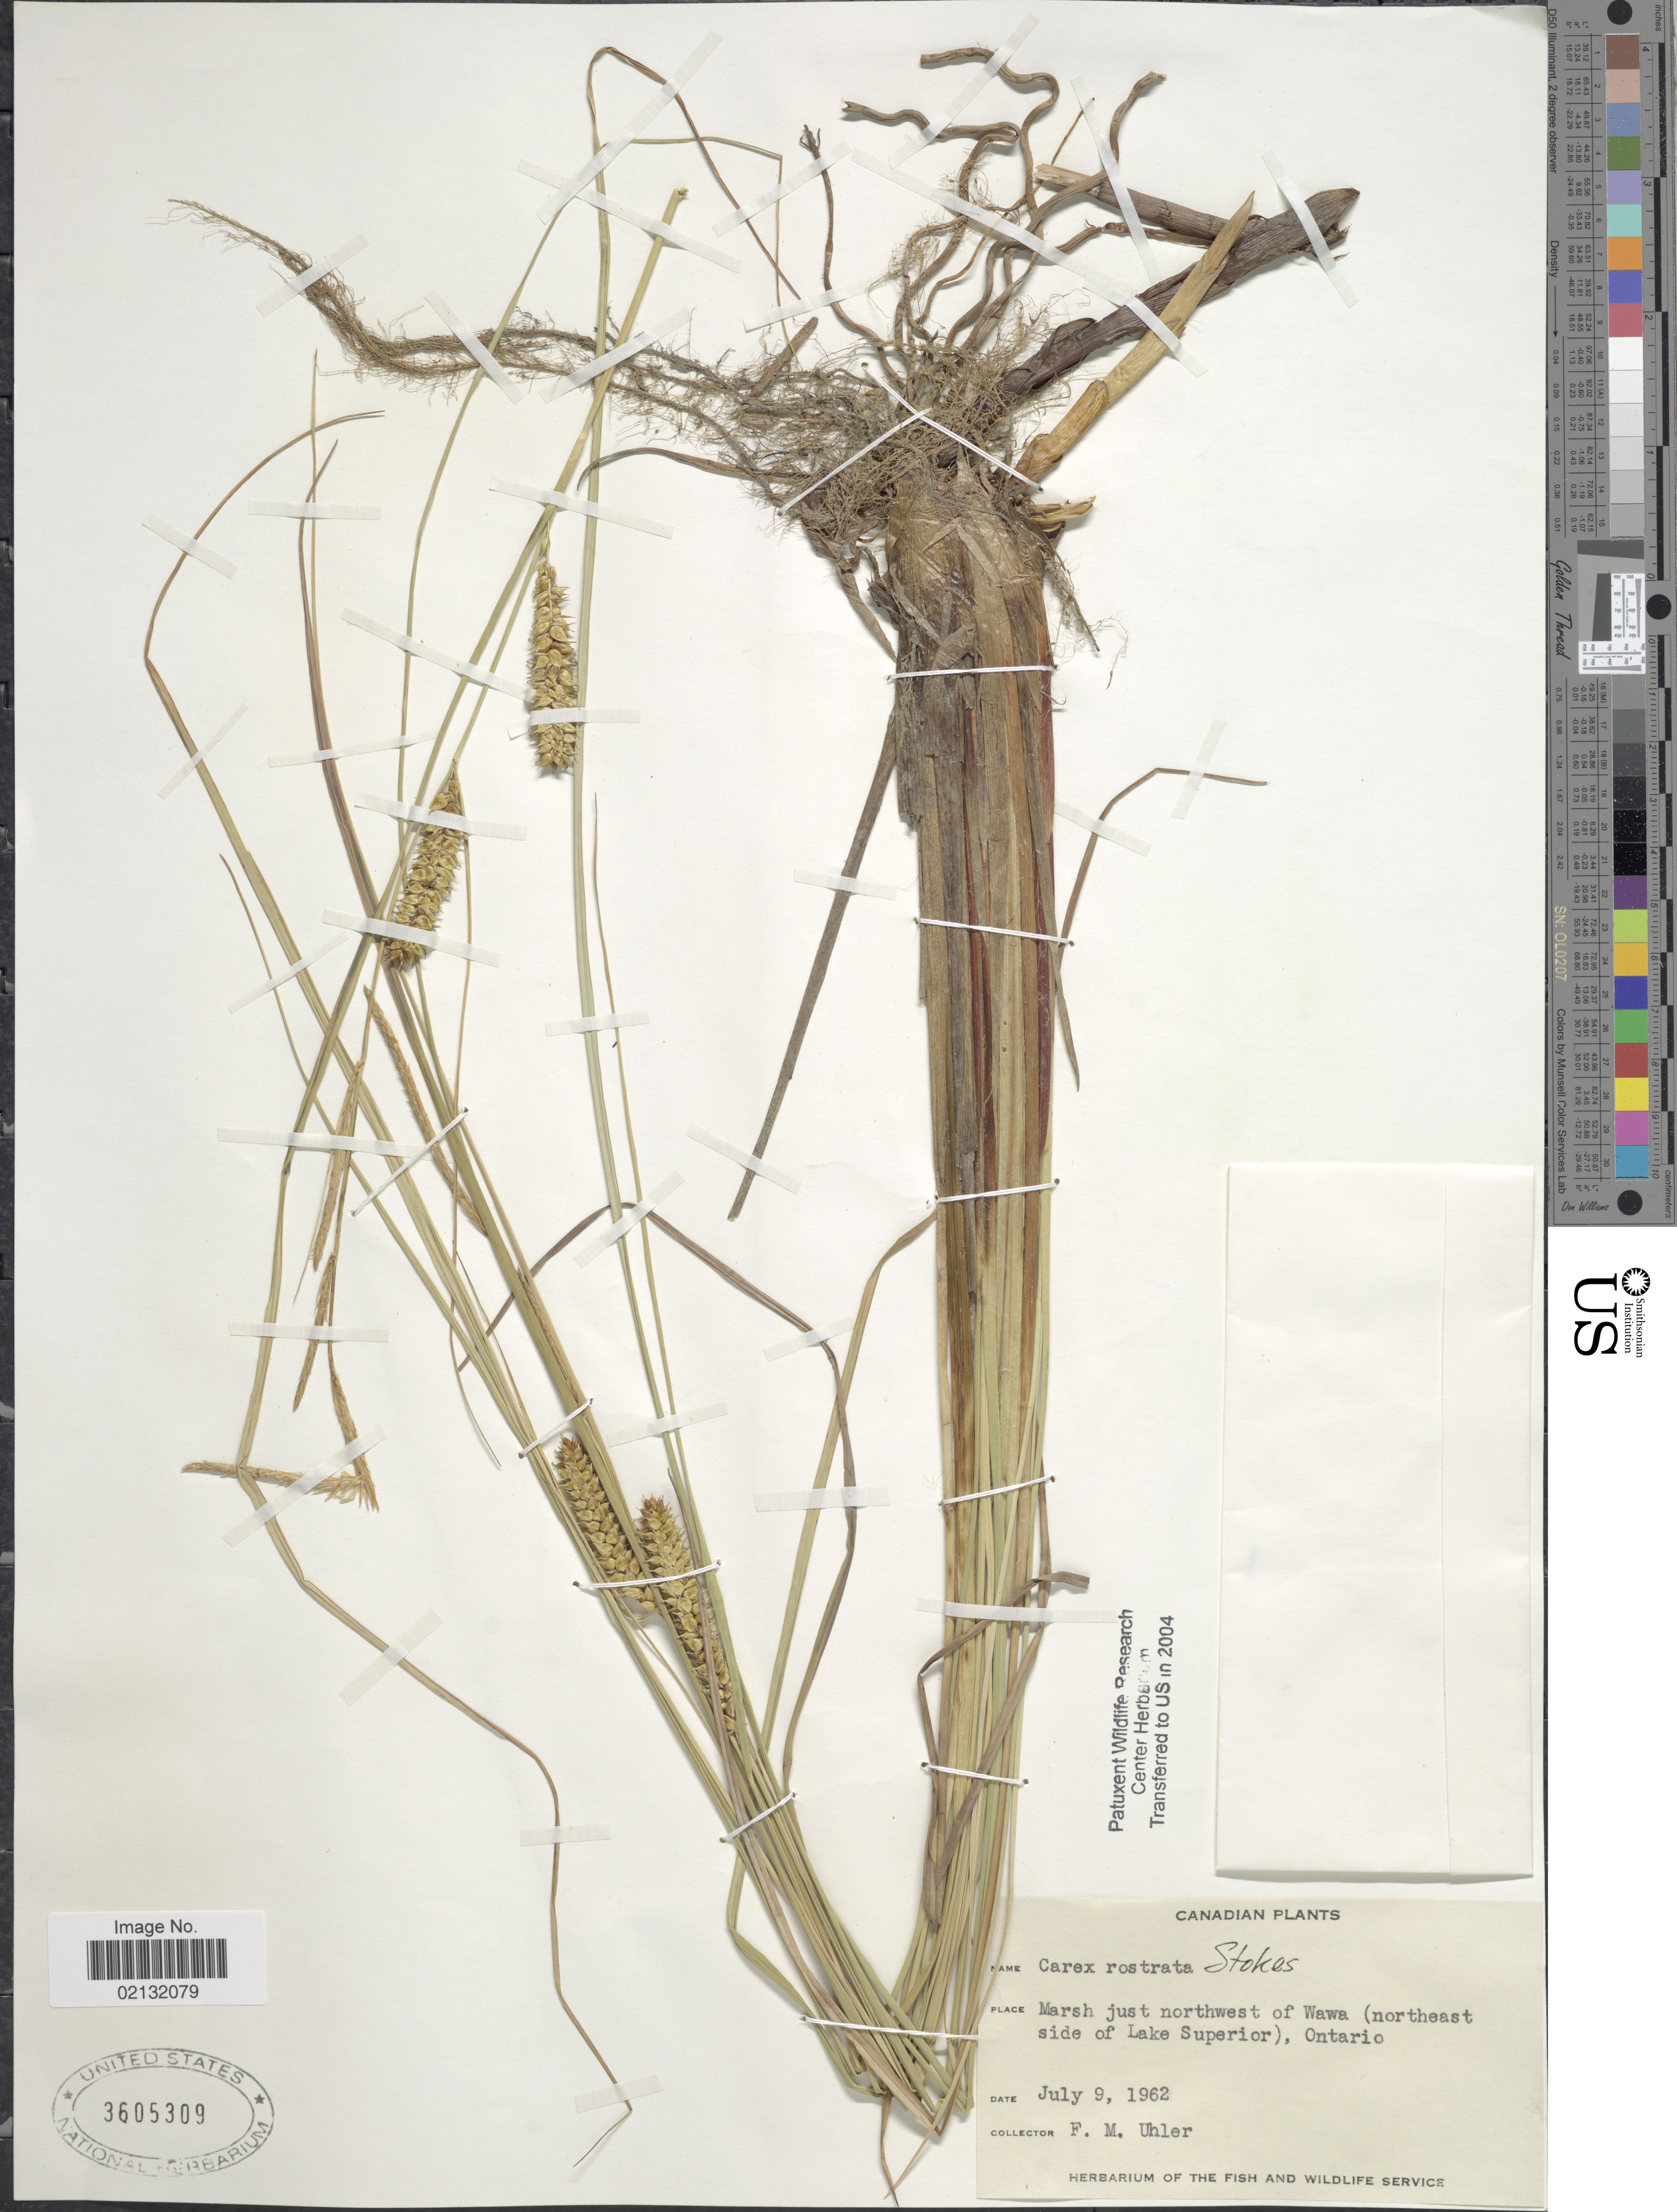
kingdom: Plantae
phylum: Tracheophyta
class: Liliopsida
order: Poales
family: Cyperaceae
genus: Carex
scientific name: Carex rostrata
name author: Stokes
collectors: F. M. Uhler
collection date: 1962-07-09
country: Canada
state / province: Ontario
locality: Marsh just northwest of Wawa (northeast side of Lake Superior)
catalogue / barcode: US 3605309